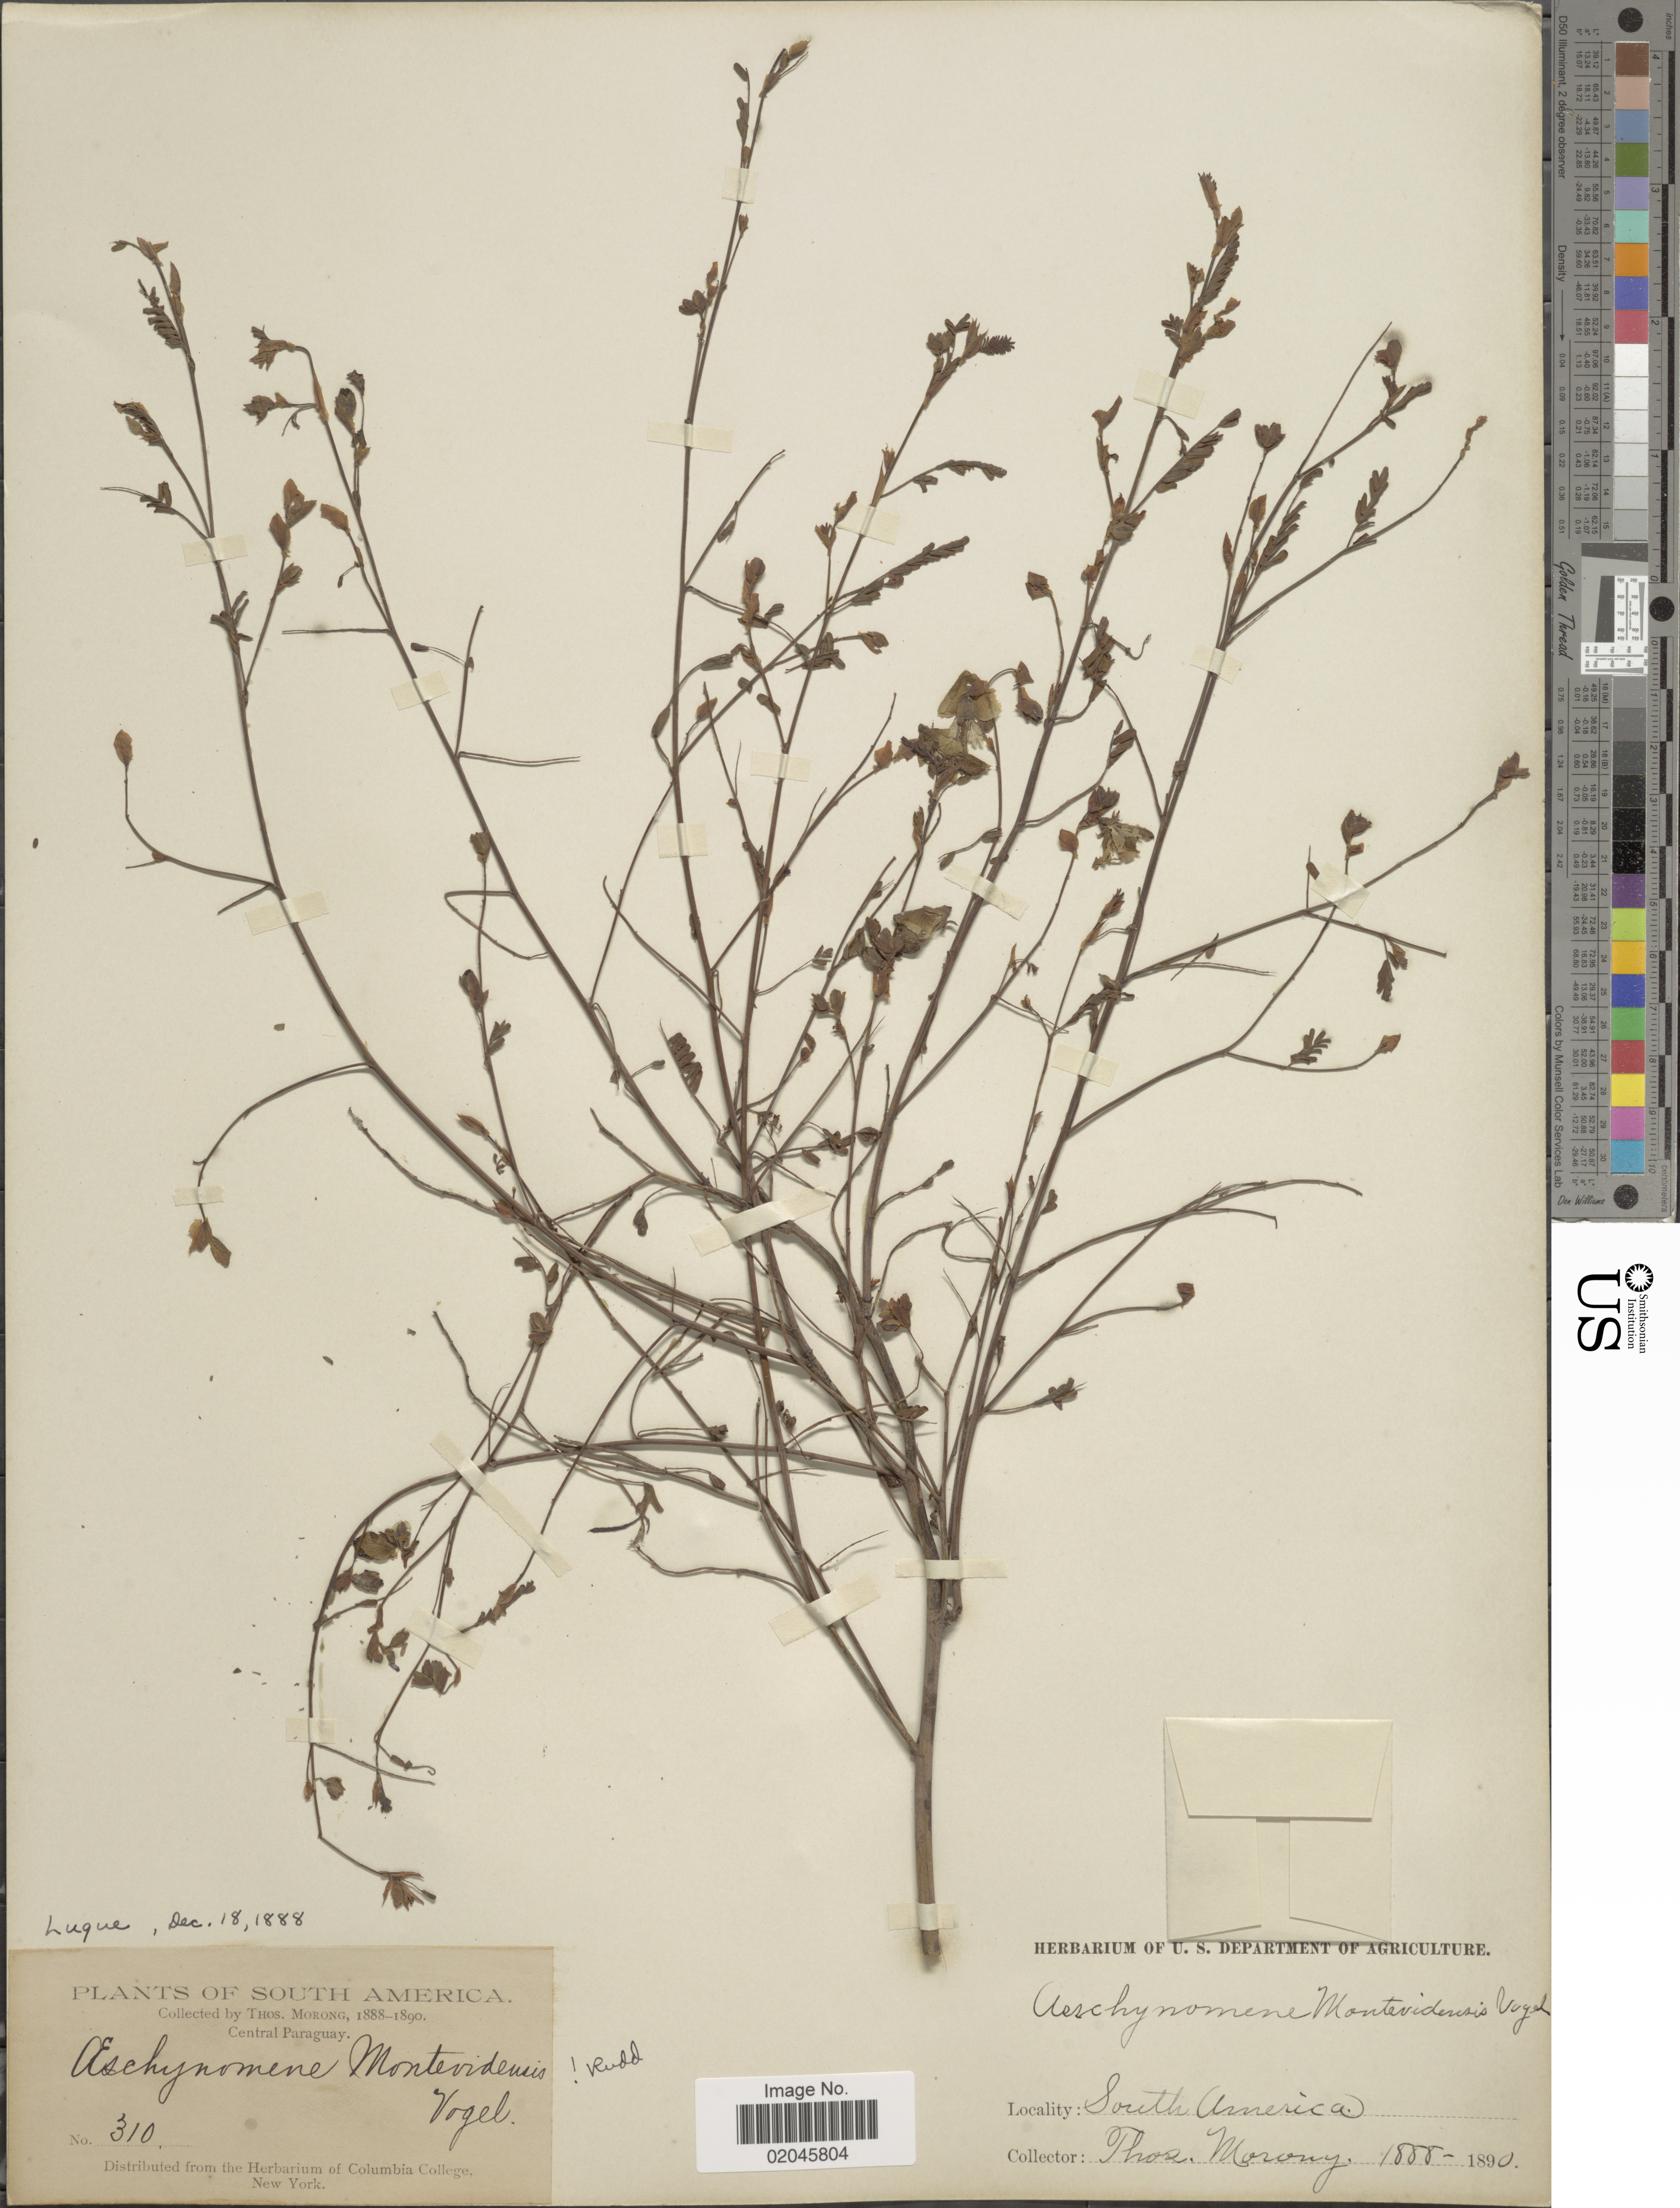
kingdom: Plantae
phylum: Tracheophyta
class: Magnoliopsida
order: Fabales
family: Fabaceae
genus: Aeschynomene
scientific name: Aeschynomene montevidensis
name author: Vogel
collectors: ex herb. T. Morong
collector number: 310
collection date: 1888/1890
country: Paraguay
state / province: Central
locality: South America, Central Paraguya